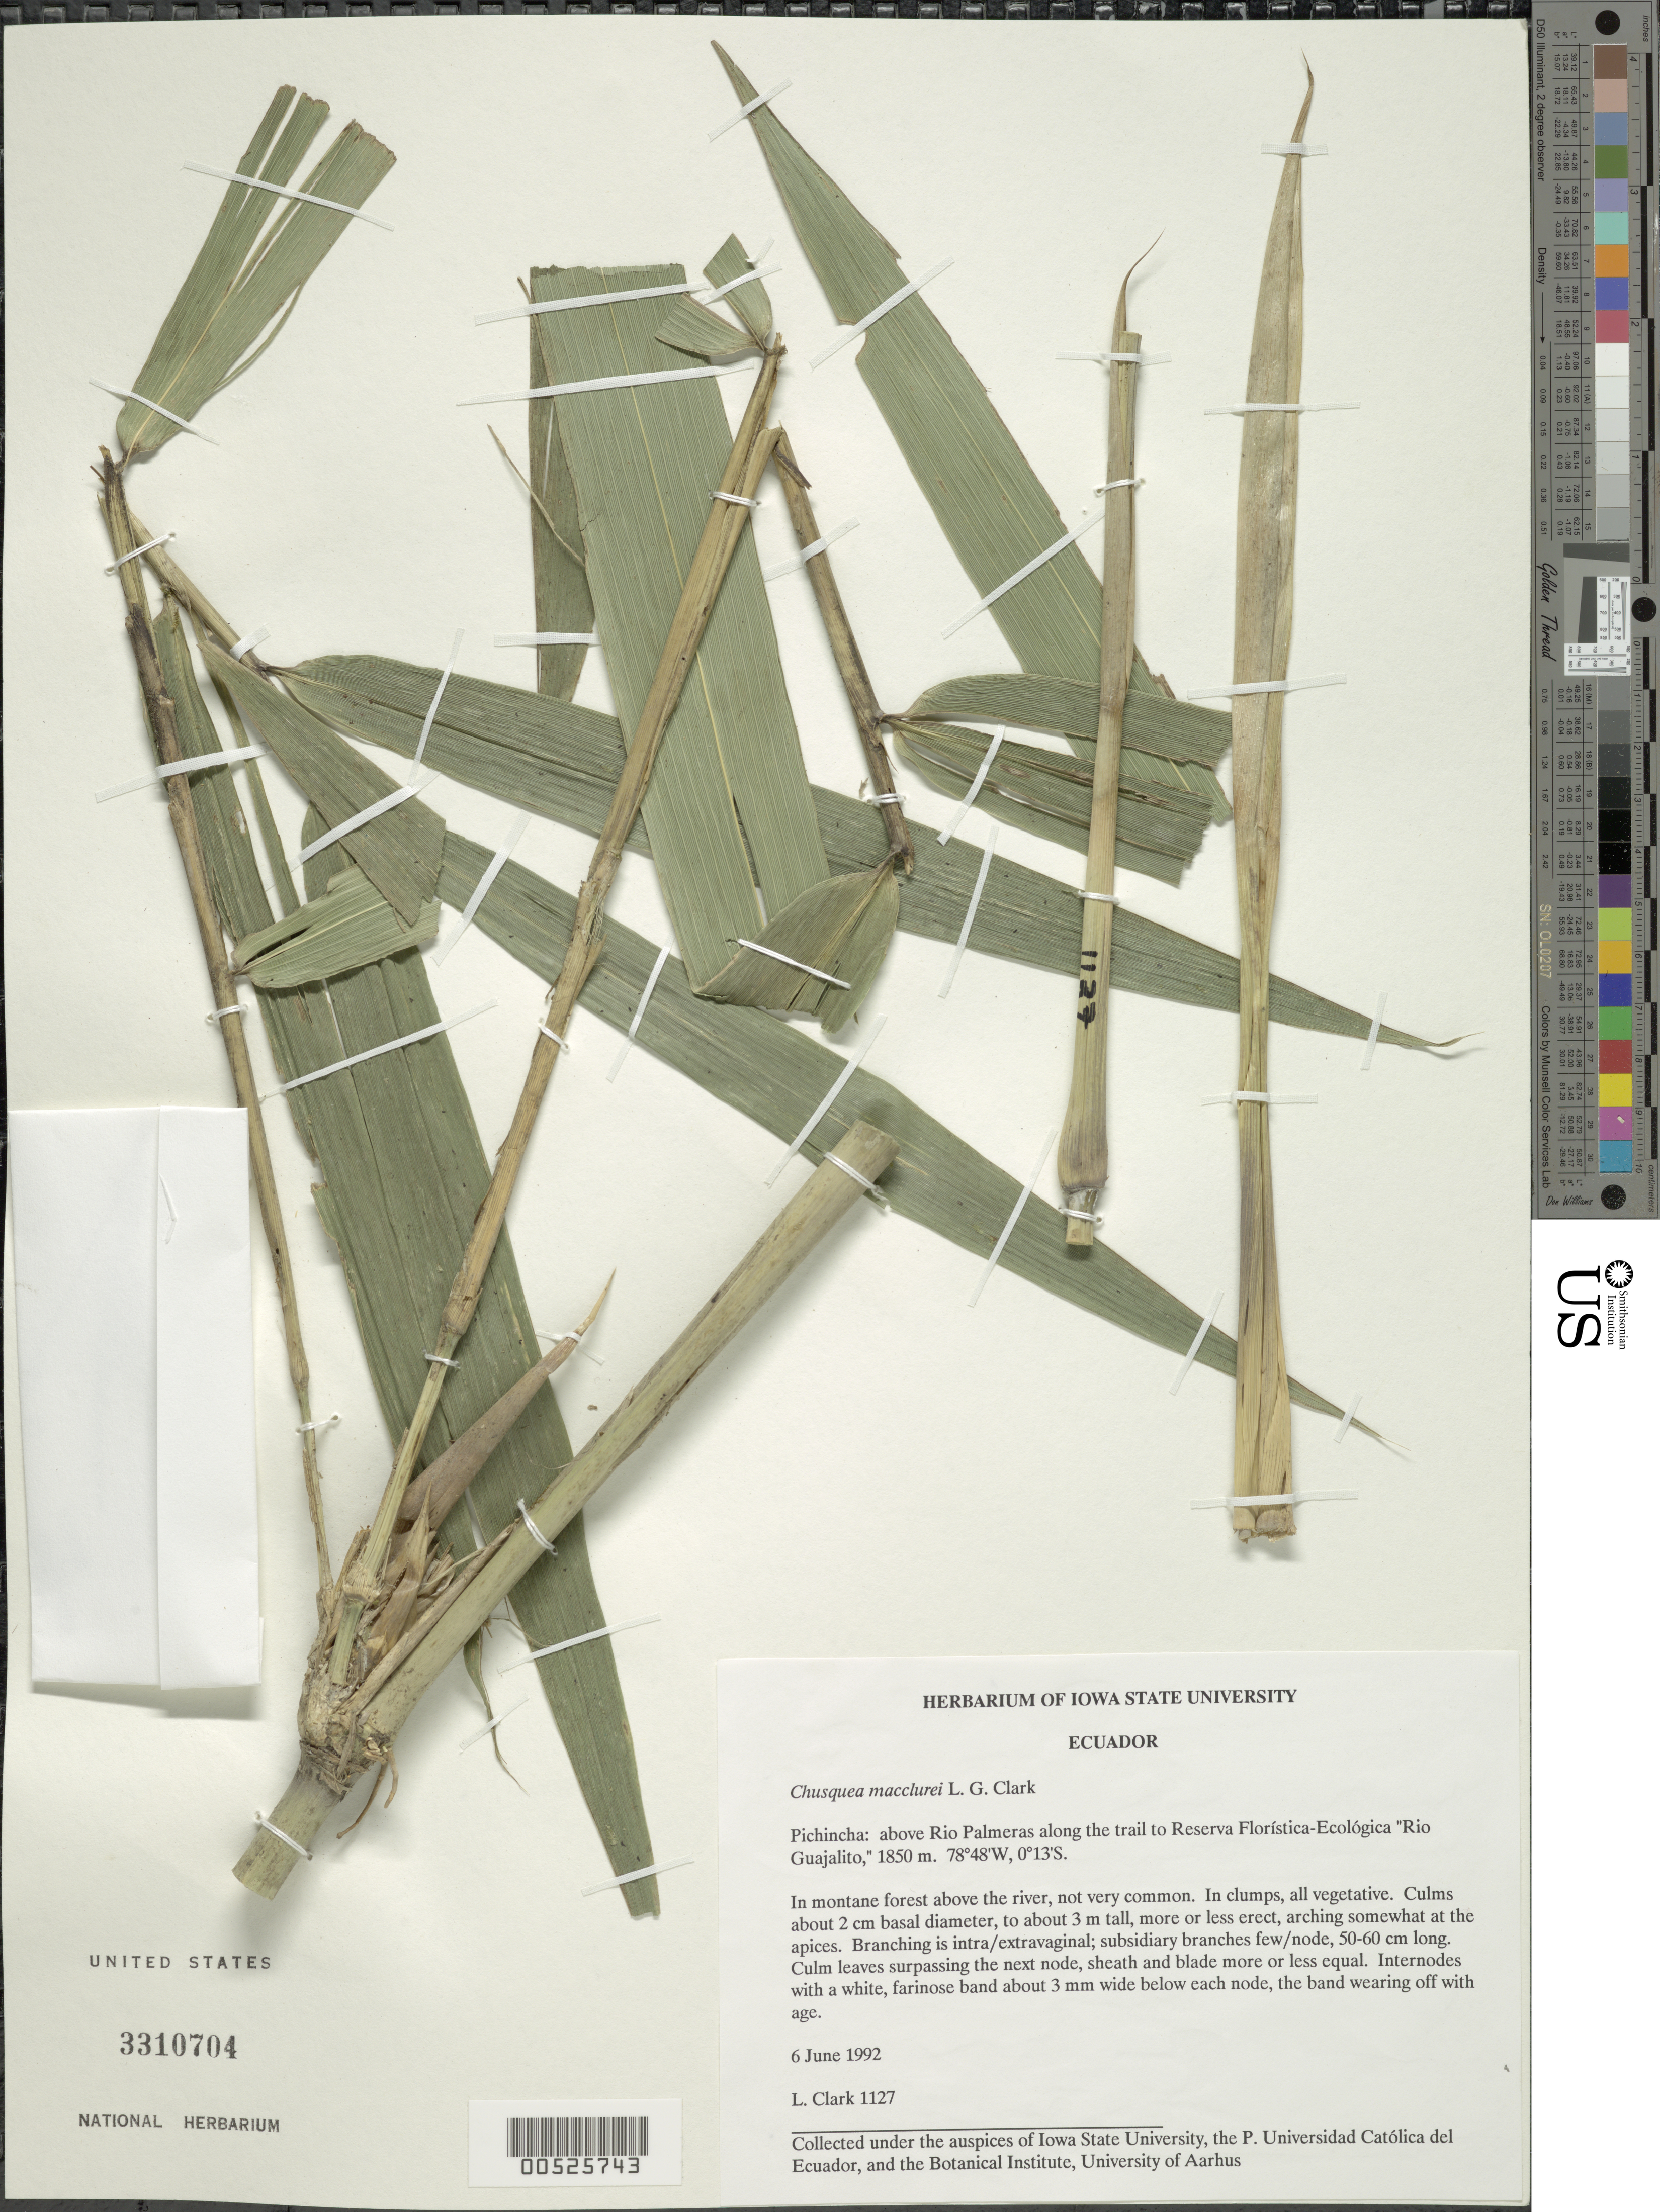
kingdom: Plantae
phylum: Tracheophyta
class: Liliopsida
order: Poales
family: Poaceae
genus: Chusquea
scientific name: Chusquea maclurei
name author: L.G. Clark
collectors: L. G. Clark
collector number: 1127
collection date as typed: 06 Jun 1992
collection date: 1992-06-06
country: Ecuador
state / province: Pichincha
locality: Above Rio palmeras along the Trail to Reserva floristica-ecologica Rio guajalito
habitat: In montane forest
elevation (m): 1850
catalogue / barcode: US 3310704